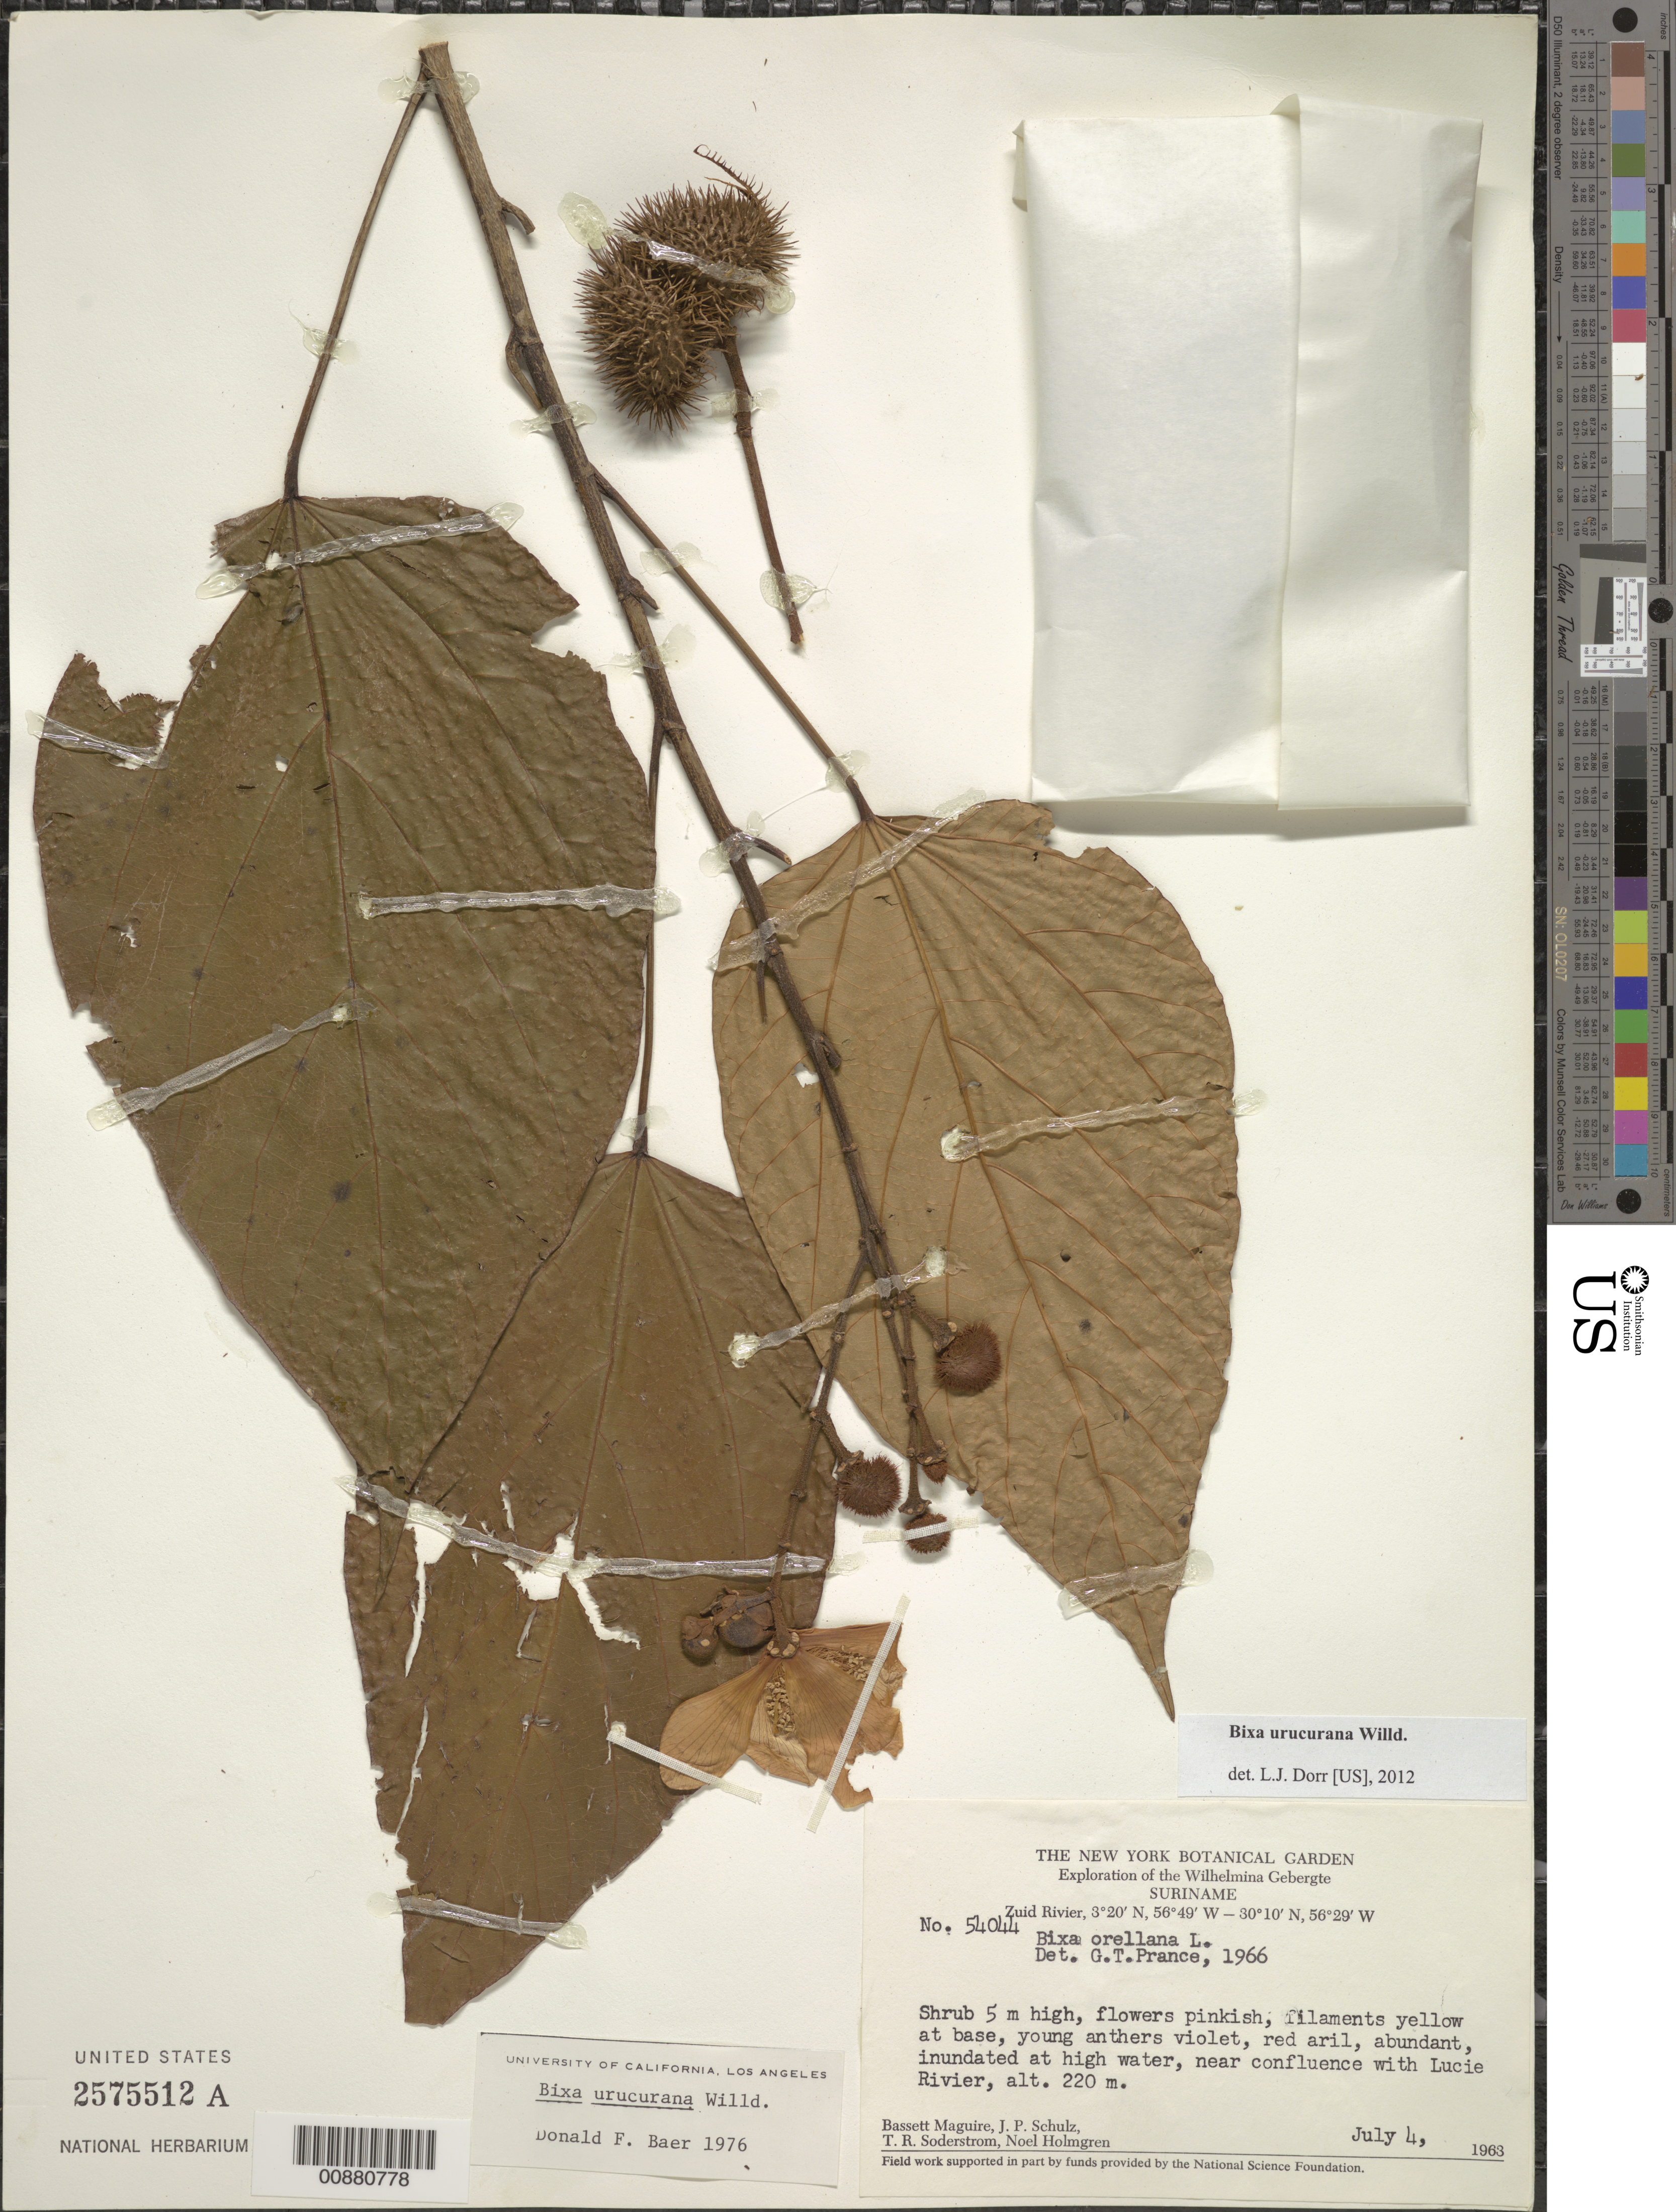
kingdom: Plantae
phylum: Tracheophyta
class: Magnoliopsida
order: Malvales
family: Bixaceae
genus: Bixa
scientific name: Bixa urucurana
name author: Willd.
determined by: Baer, D. F.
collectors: B. Maguire, J. P. Schulz, T. R. Soderstrom & N. H. Holmgren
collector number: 54044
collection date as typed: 4-Jul-63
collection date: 1963-07-04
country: Suriname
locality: Zuid River, 2 km above confluence with Lucie R., Wilhelmina Gebergte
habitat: Area inundated at high water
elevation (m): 220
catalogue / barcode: US 2575512A